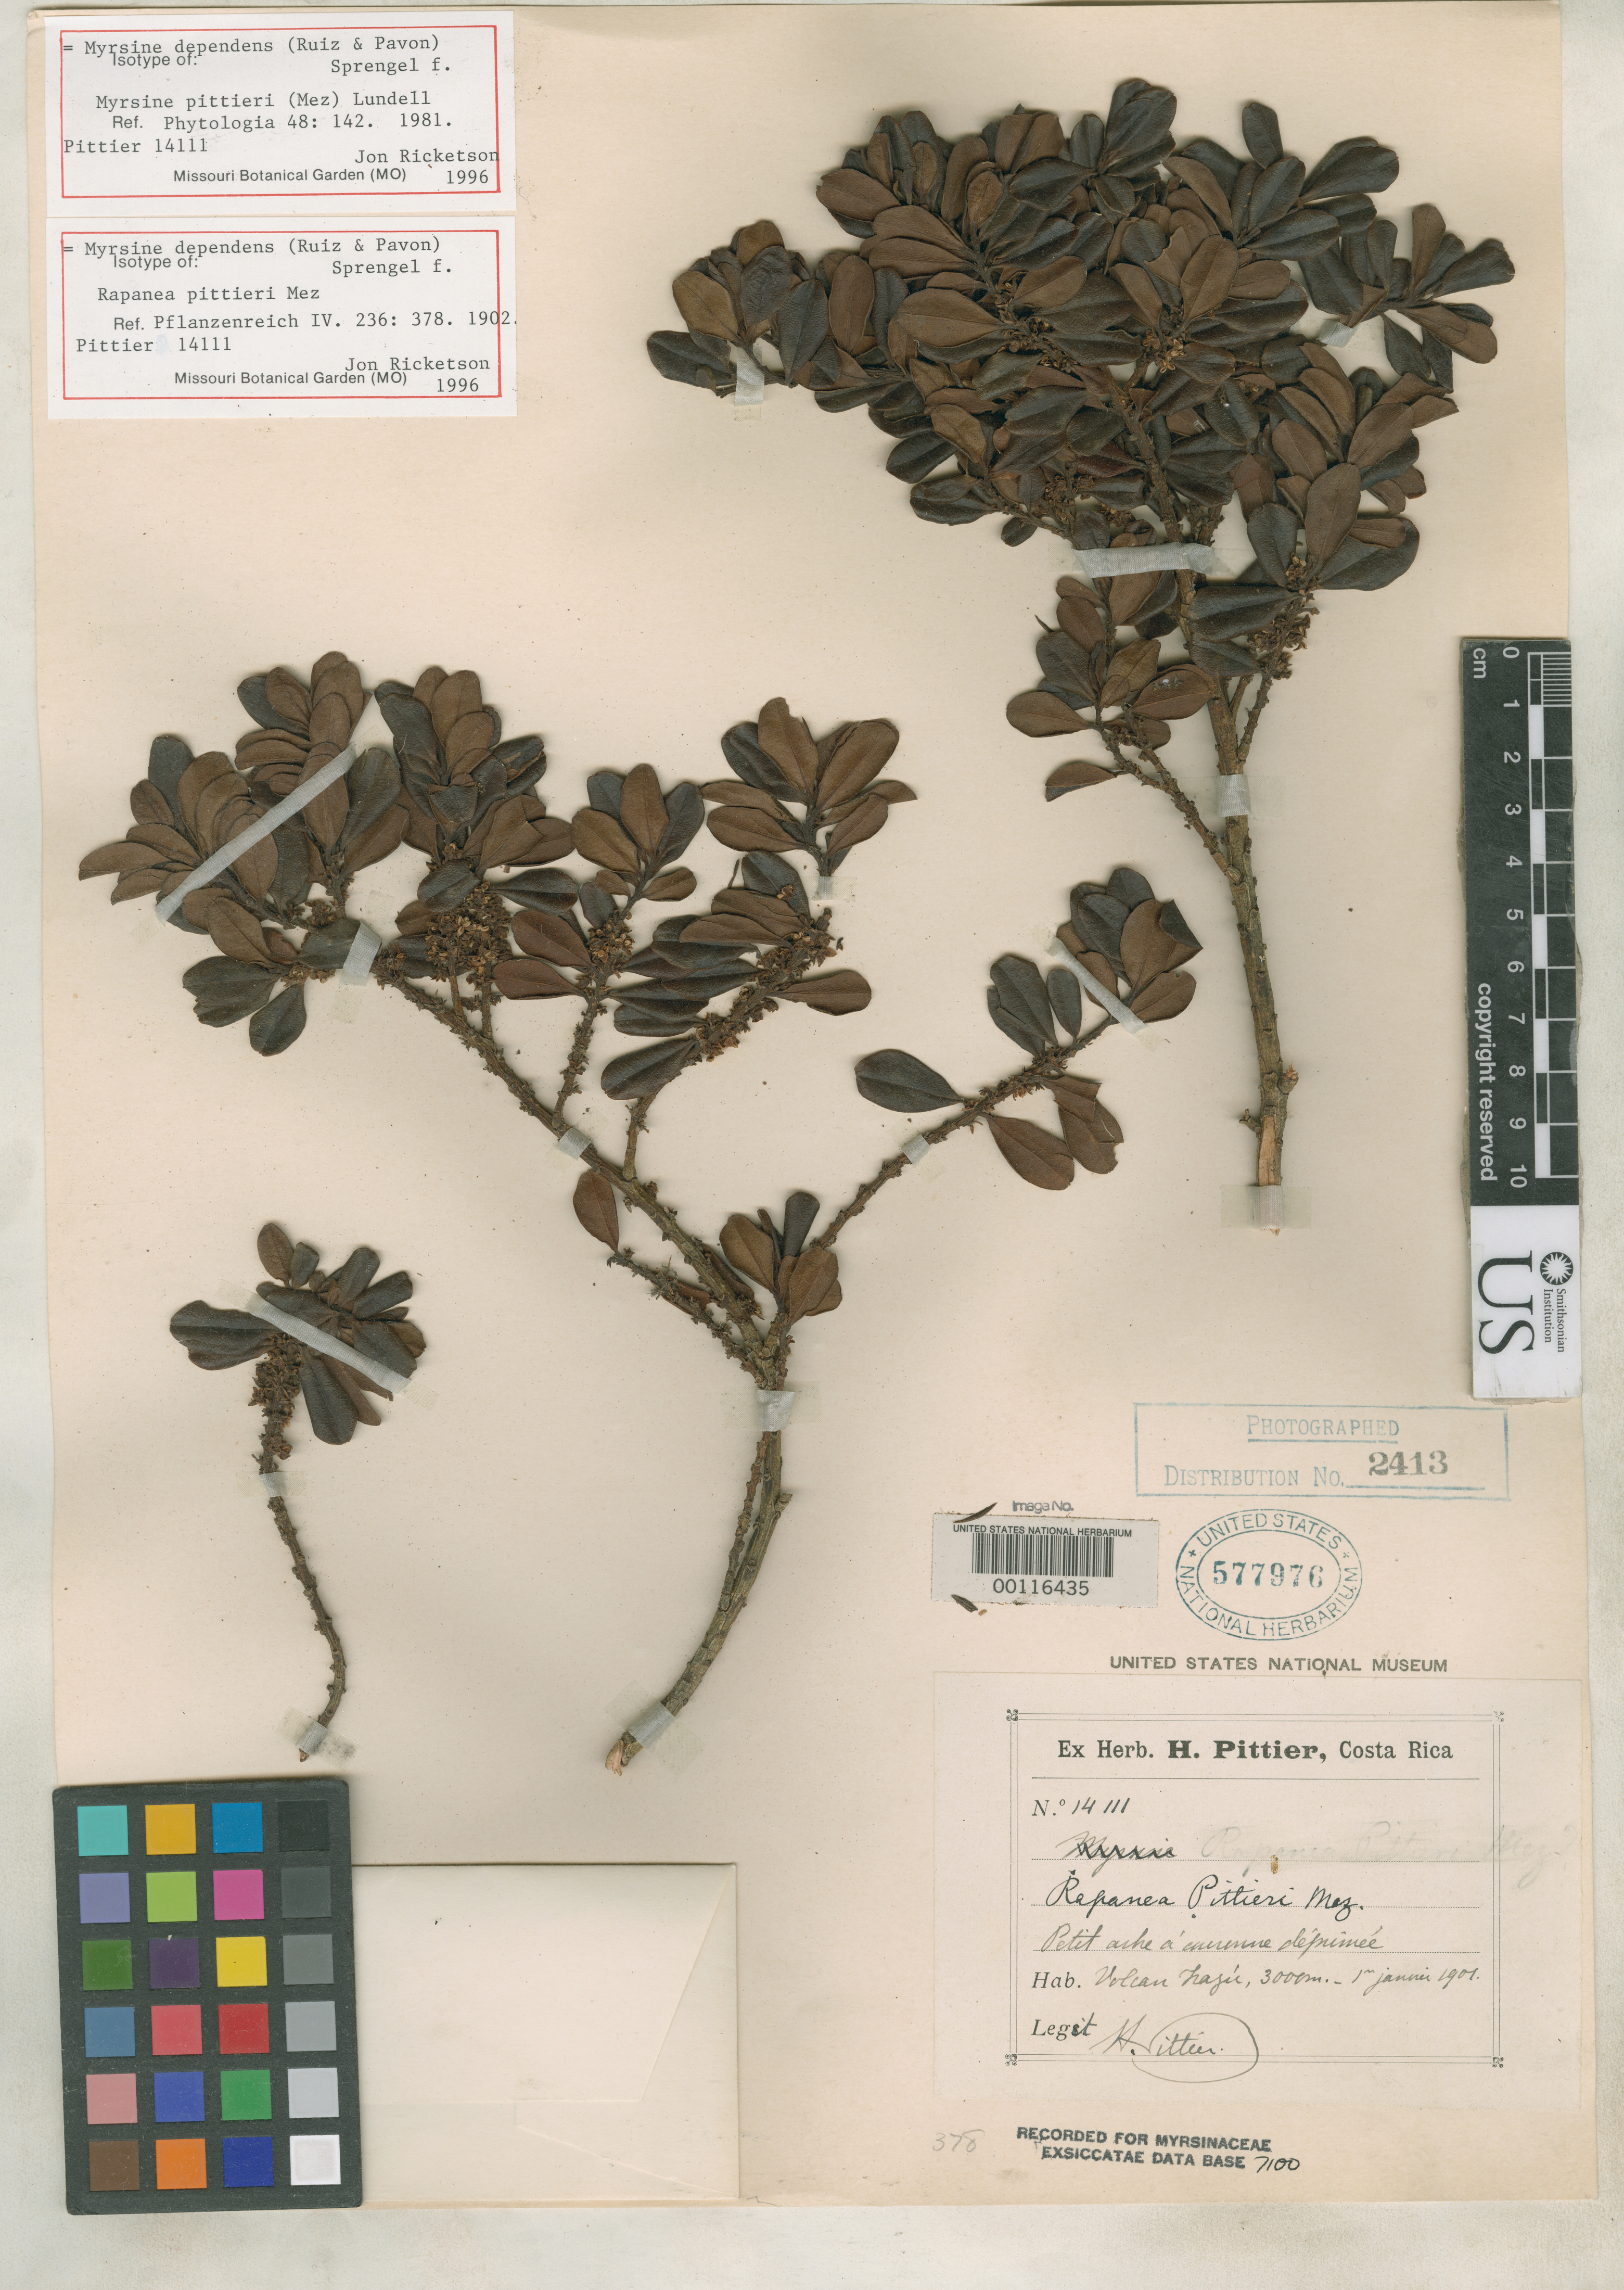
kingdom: Plantae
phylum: Tracheophyta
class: Magnoliopsida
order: Ericales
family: Primulaceae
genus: Rapanea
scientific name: Rapanea pittieri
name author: Mez in Engl.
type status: Isosyntype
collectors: H. F. Pittier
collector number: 14111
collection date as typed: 01 Jan 1901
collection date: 1901-01-01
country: Costa Rica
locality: Volcan Irazu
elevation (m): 3000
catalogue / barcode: US 577976